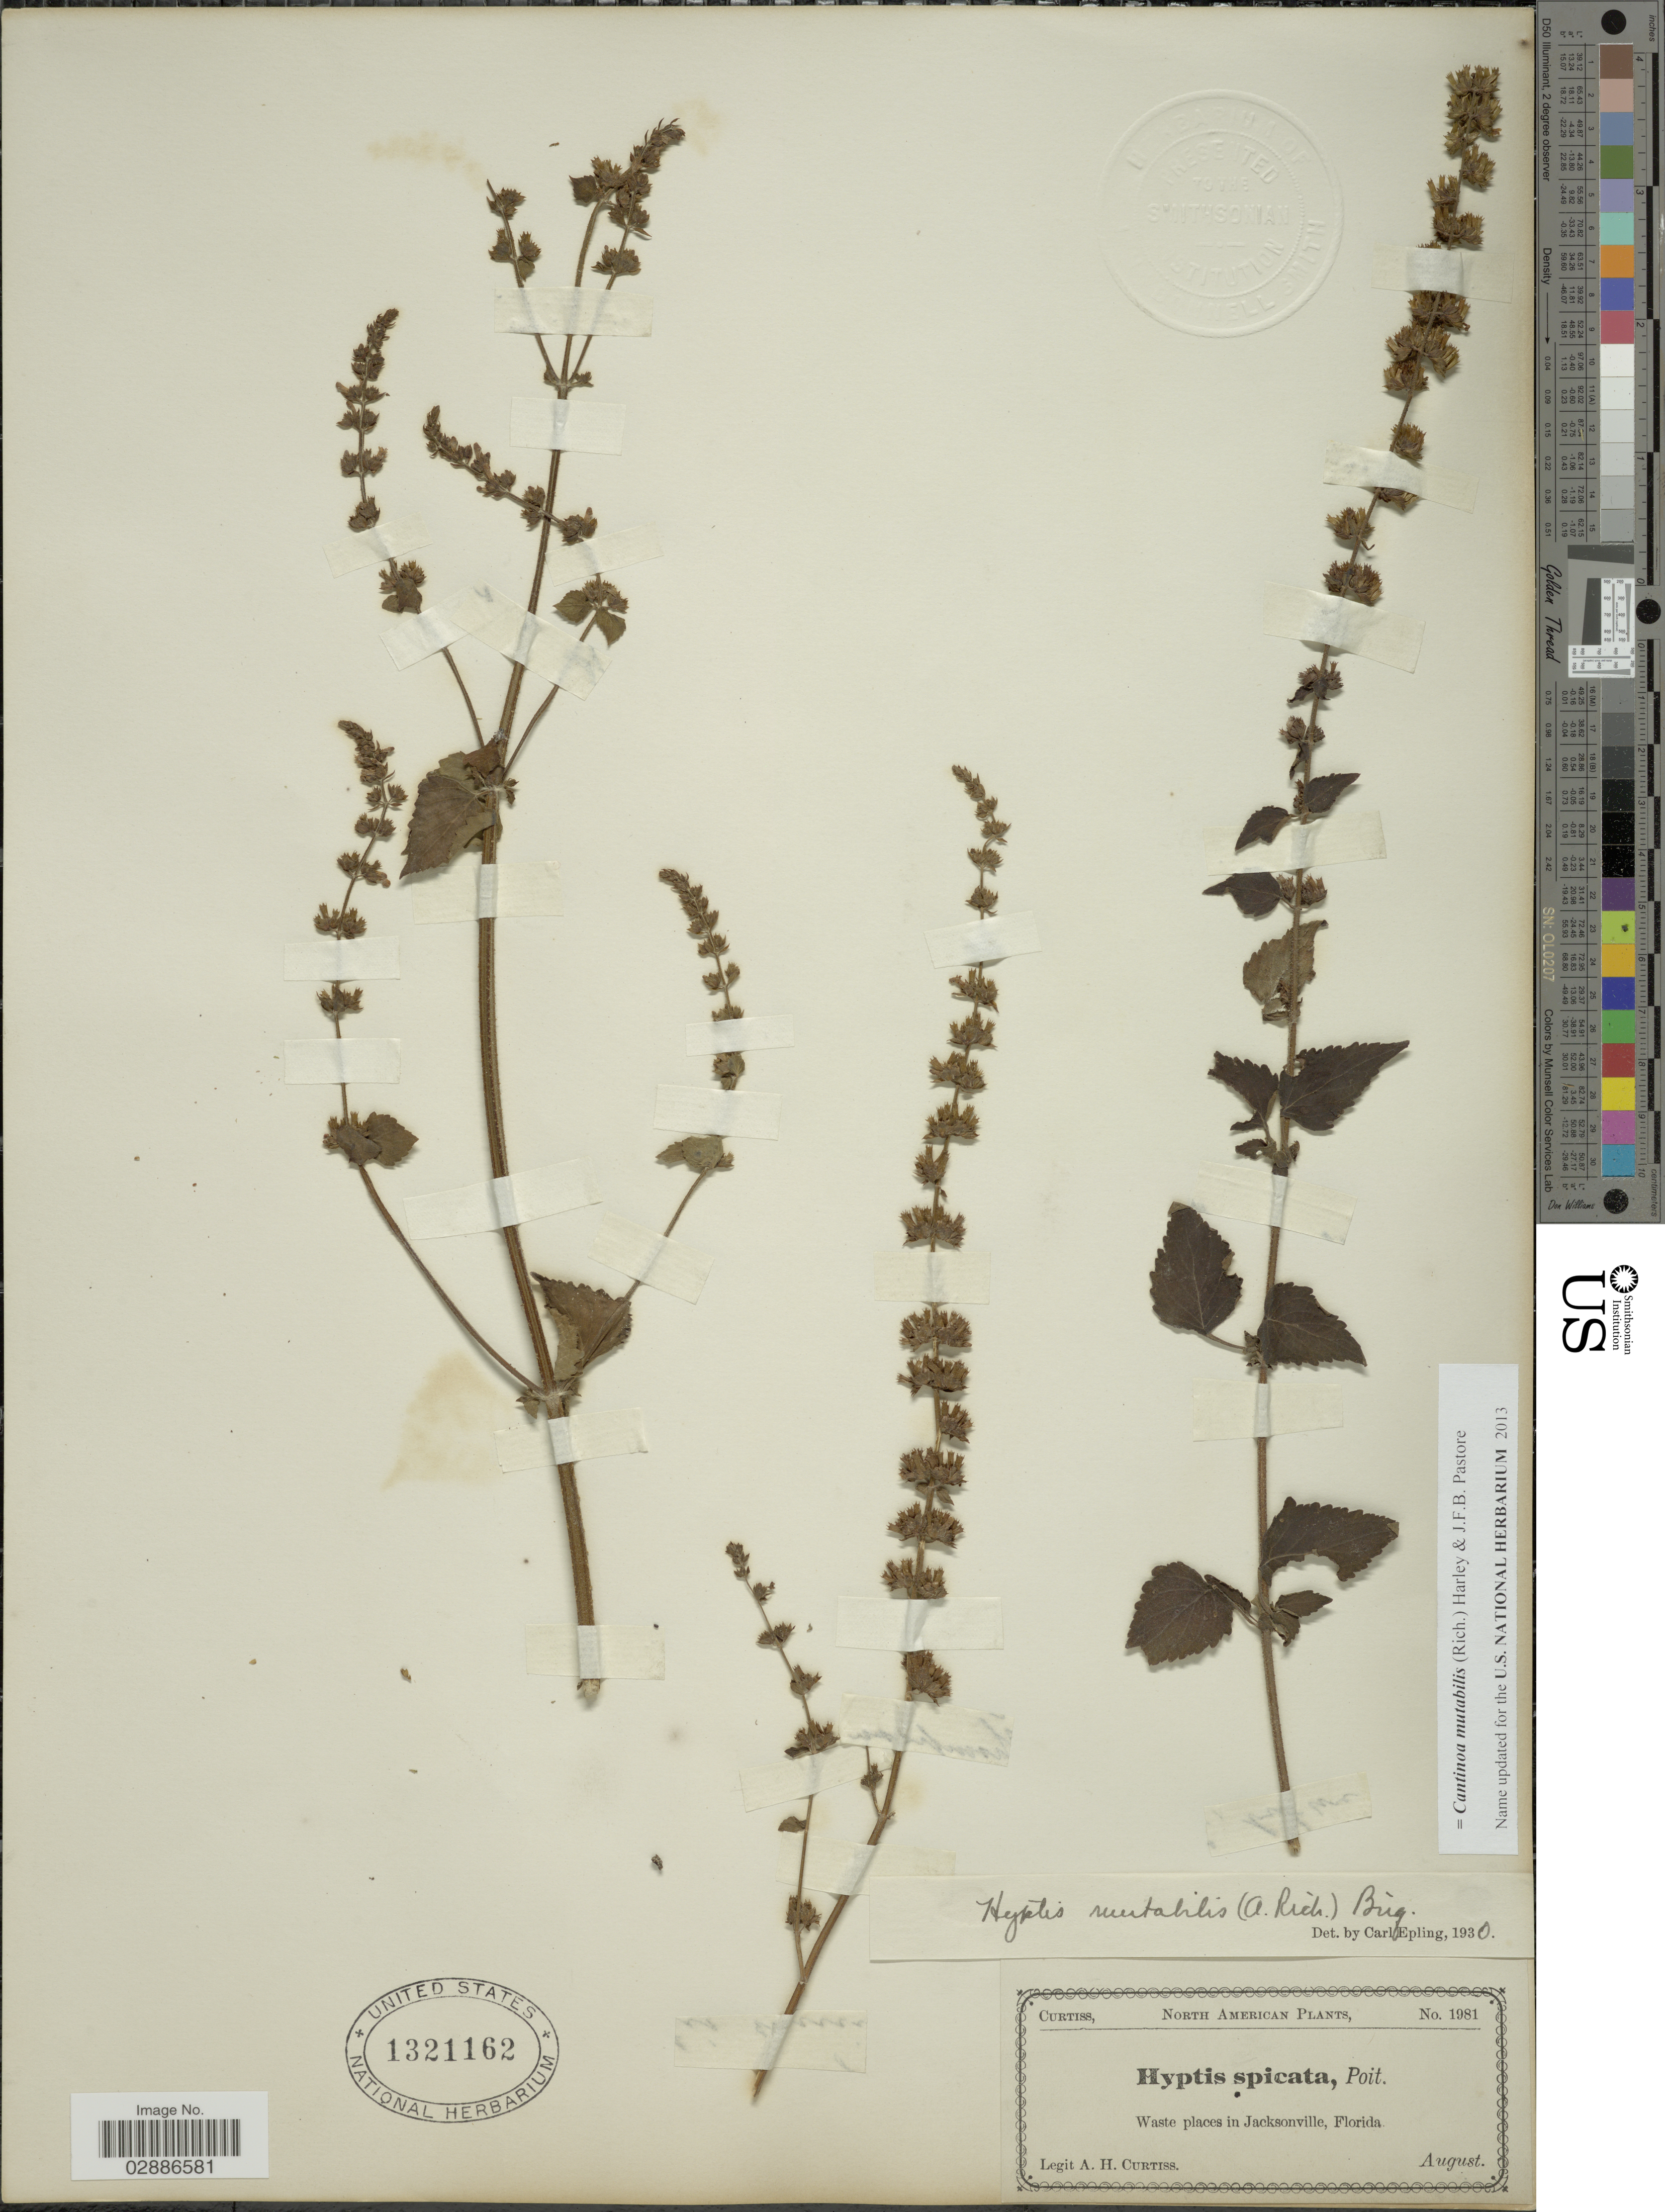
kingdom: Plantae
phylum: Tracheophyta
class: Magnoliopsida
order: Lamiales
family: Lamiaceae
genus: Cantinoa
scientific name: Cantinoa mutabilis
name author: (Epling) Harley & J.F.B. Pastore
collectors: A. H. Curtiss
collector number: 1981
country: United States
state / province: Florida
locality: Waste places in Jacksonville, Florida.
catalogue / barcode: US 1321162